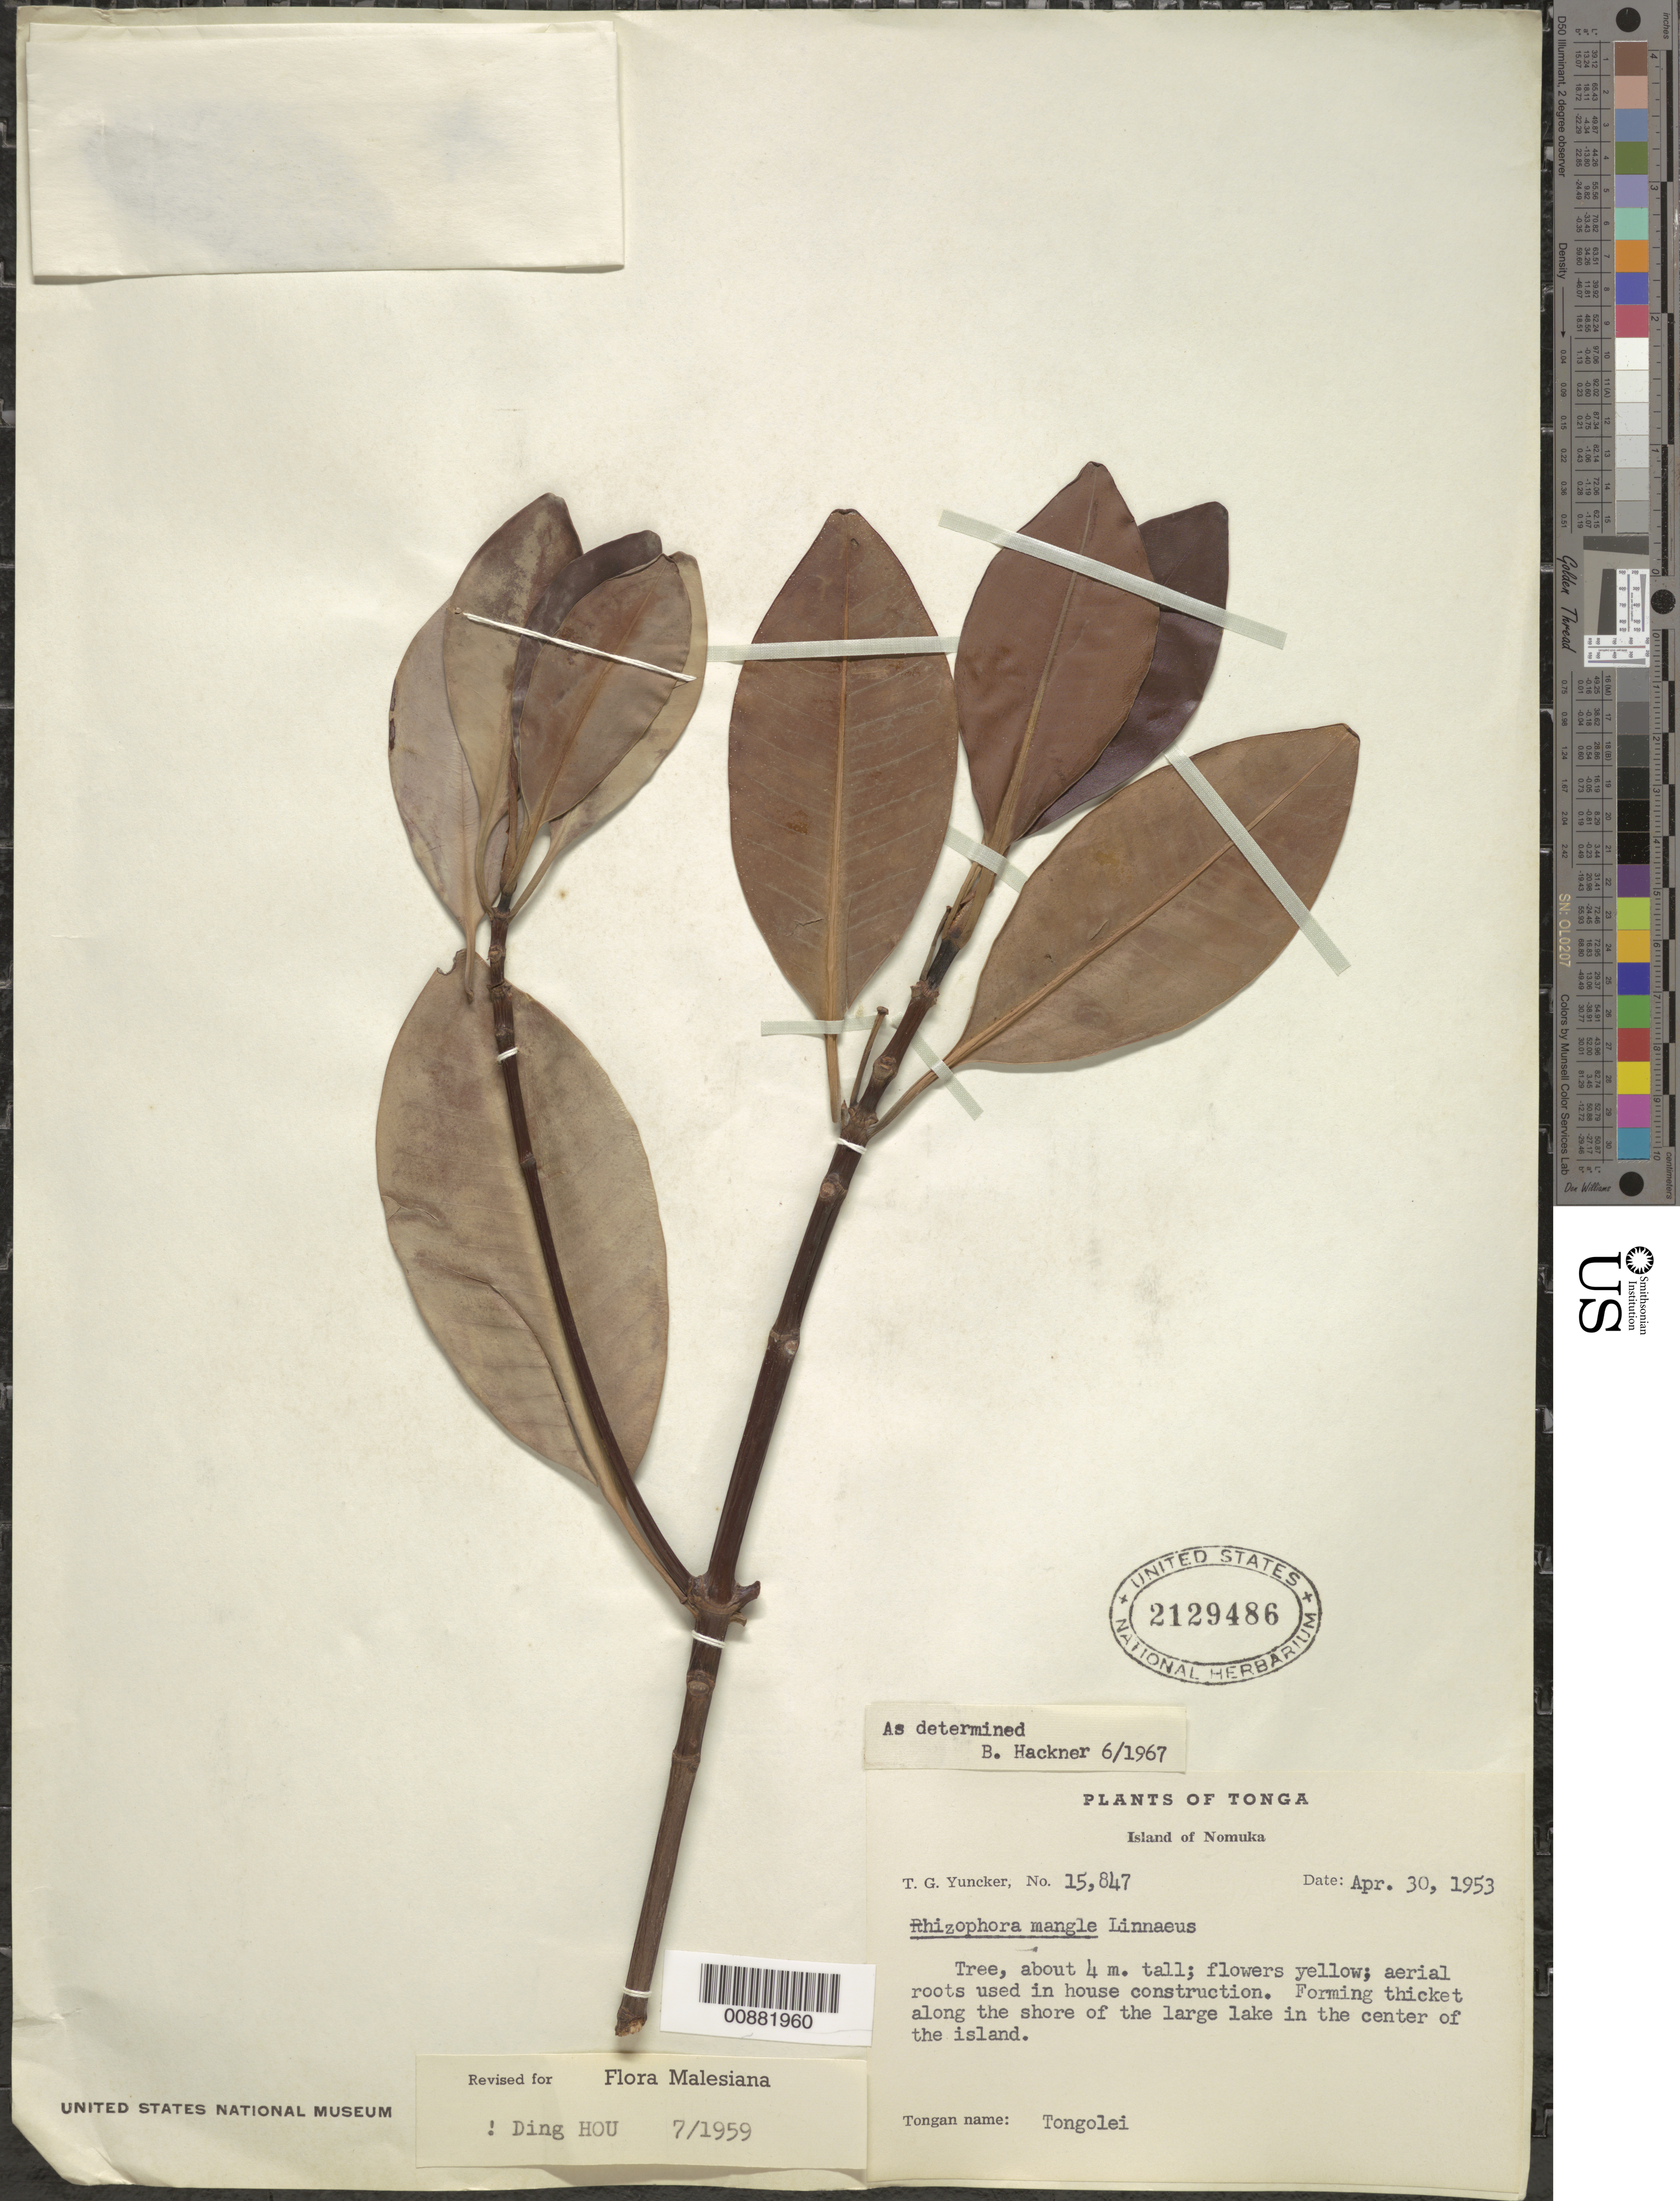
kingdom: Plantae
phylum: Tracheophyta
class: Magnoliopsida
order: Malpighiales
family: Rhizophoraceae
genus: Rhizophora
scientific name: Rhizophora mangle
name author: L.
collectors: T. G. Yuncker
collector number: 15847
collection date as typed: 30 Apr 1953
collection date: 1953-04-30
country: Tonga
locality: Along the shore of the large lake in the center of the island.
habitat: Forming thicket along the shore of the large lake.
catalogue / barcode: US 2129486